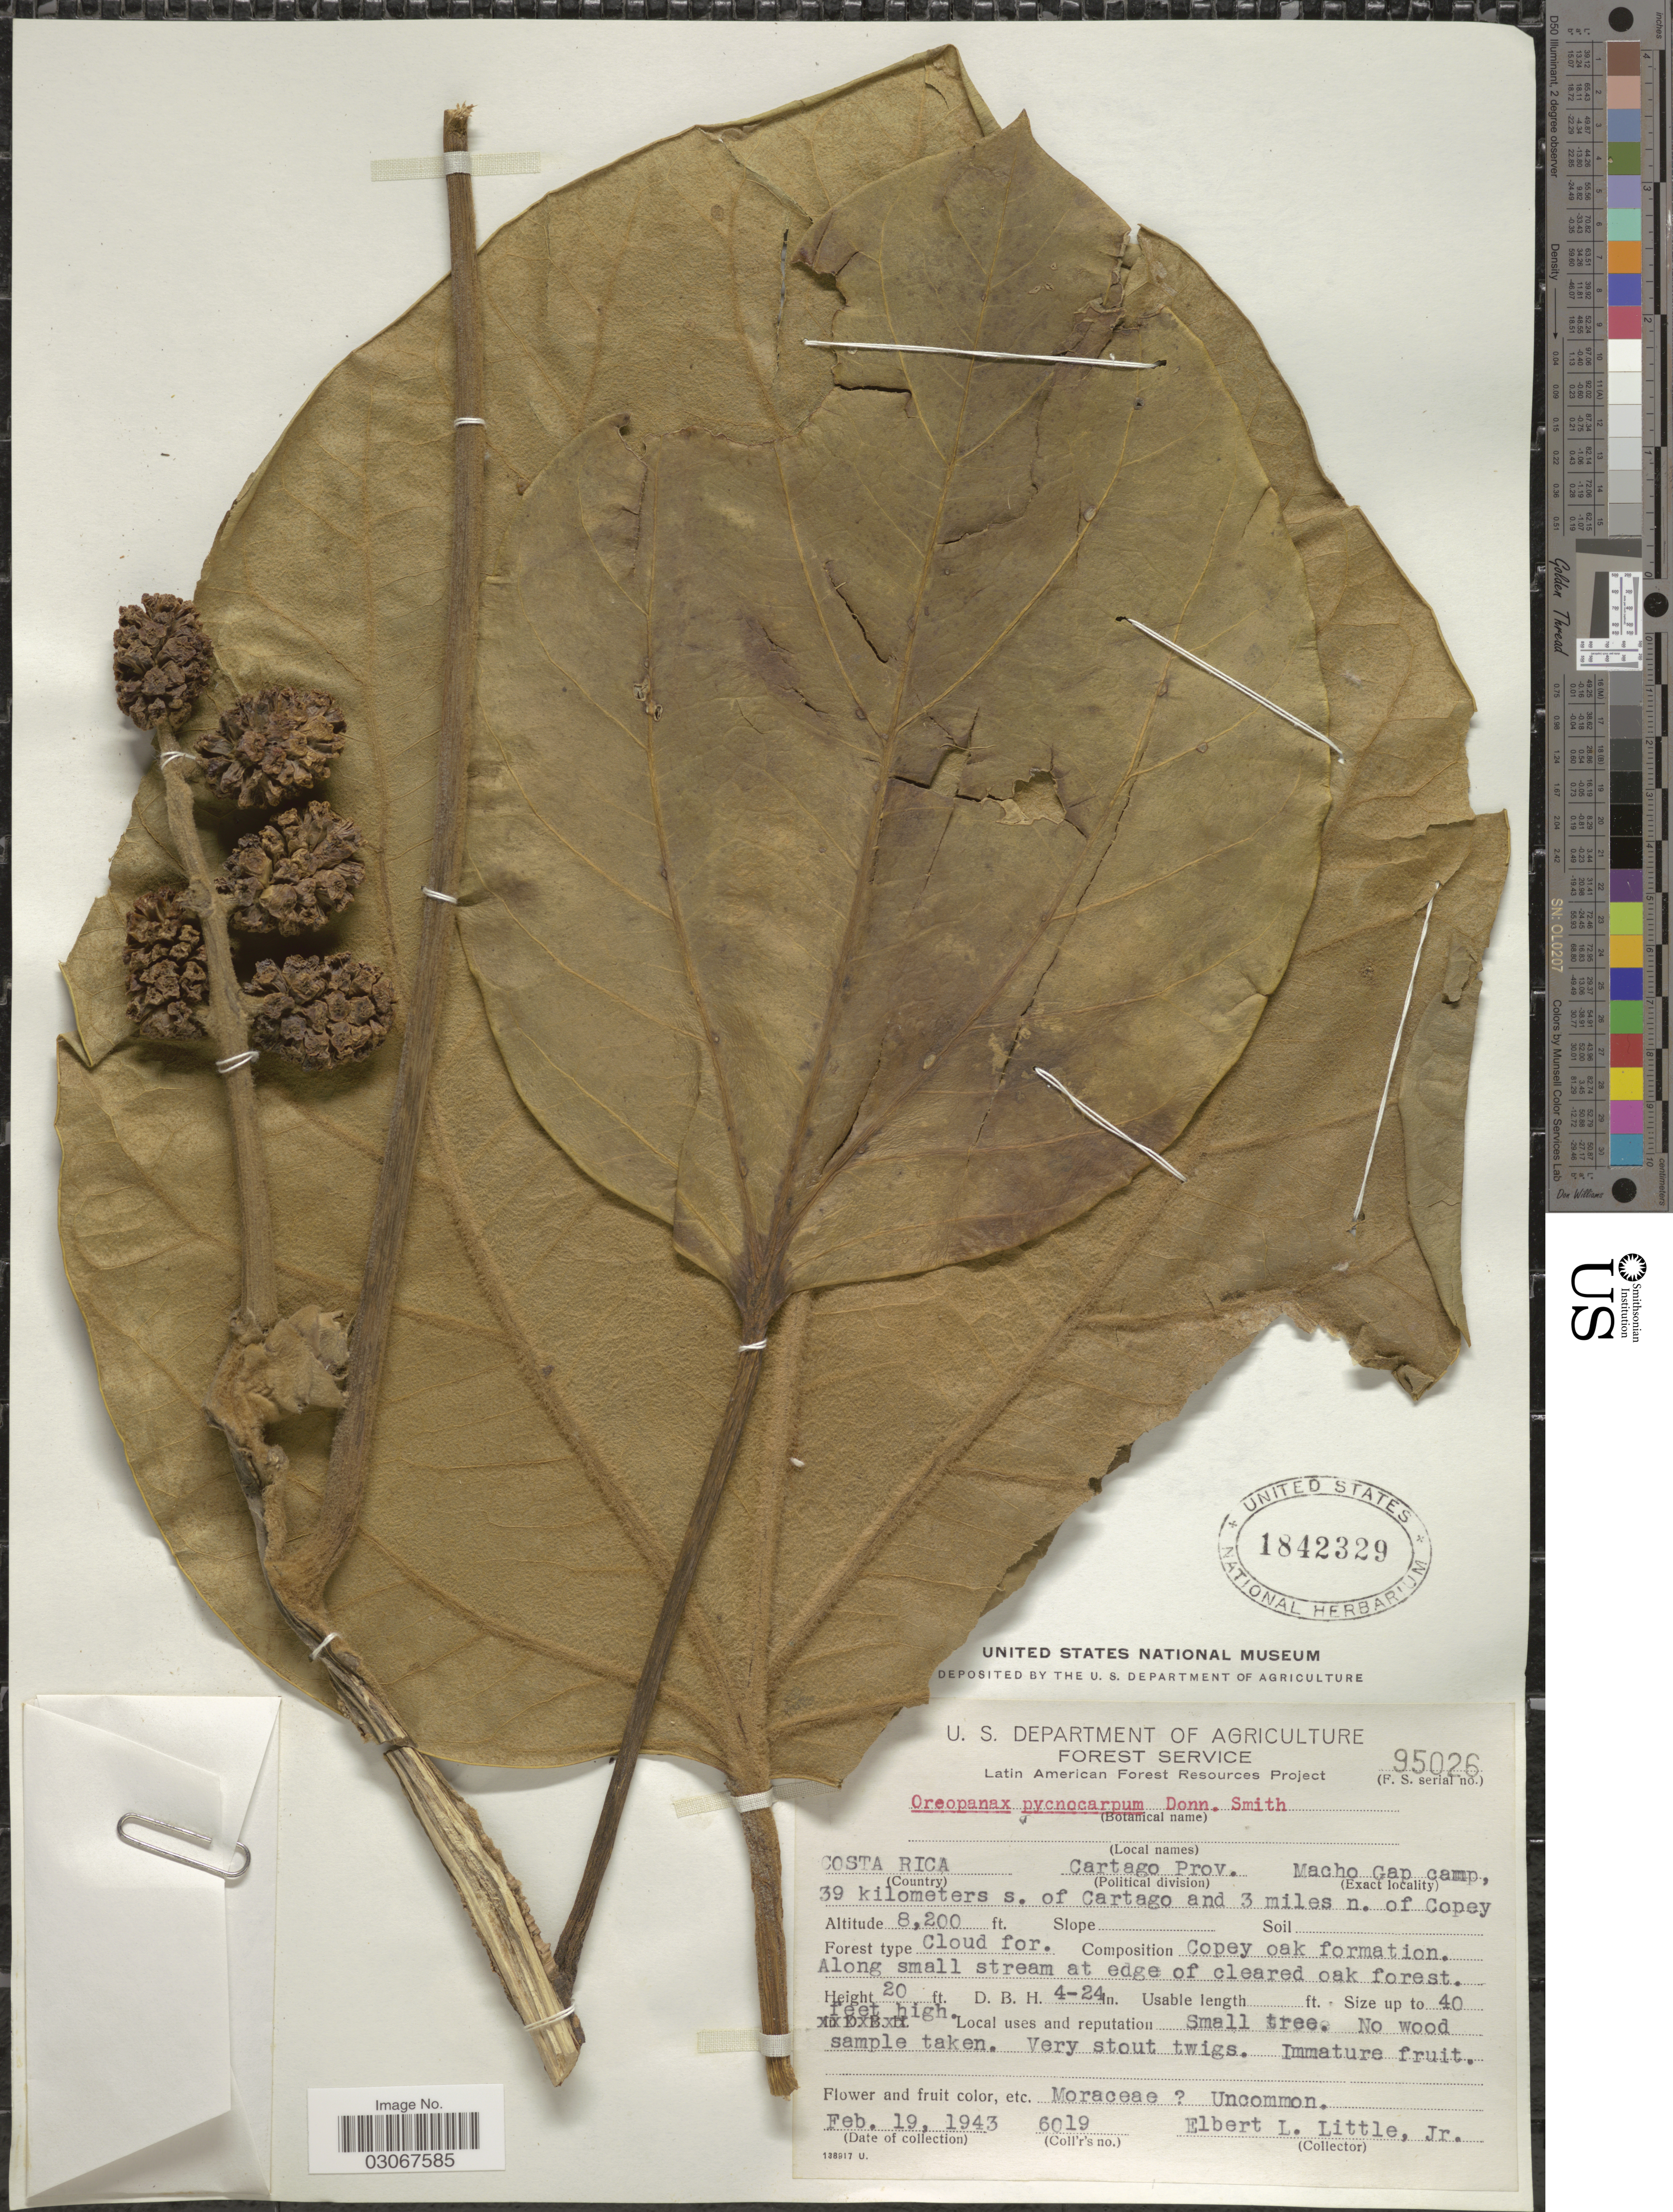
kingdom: Plantae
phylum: Tracheophyta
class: Magnoliopsida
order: Apiales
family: Araliaceae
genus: Oreopanax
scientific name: Oreopanax pycnocarpus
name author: Donn. Sm.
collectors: E. L. Little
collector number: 6019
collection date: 1943-02-19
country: Costa Rica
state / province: Cartago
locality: Macho Gap camp, 39 kilometers s. of Cartago and 3 miles n. of Copey.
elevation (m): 2499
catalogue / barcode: US 1842329